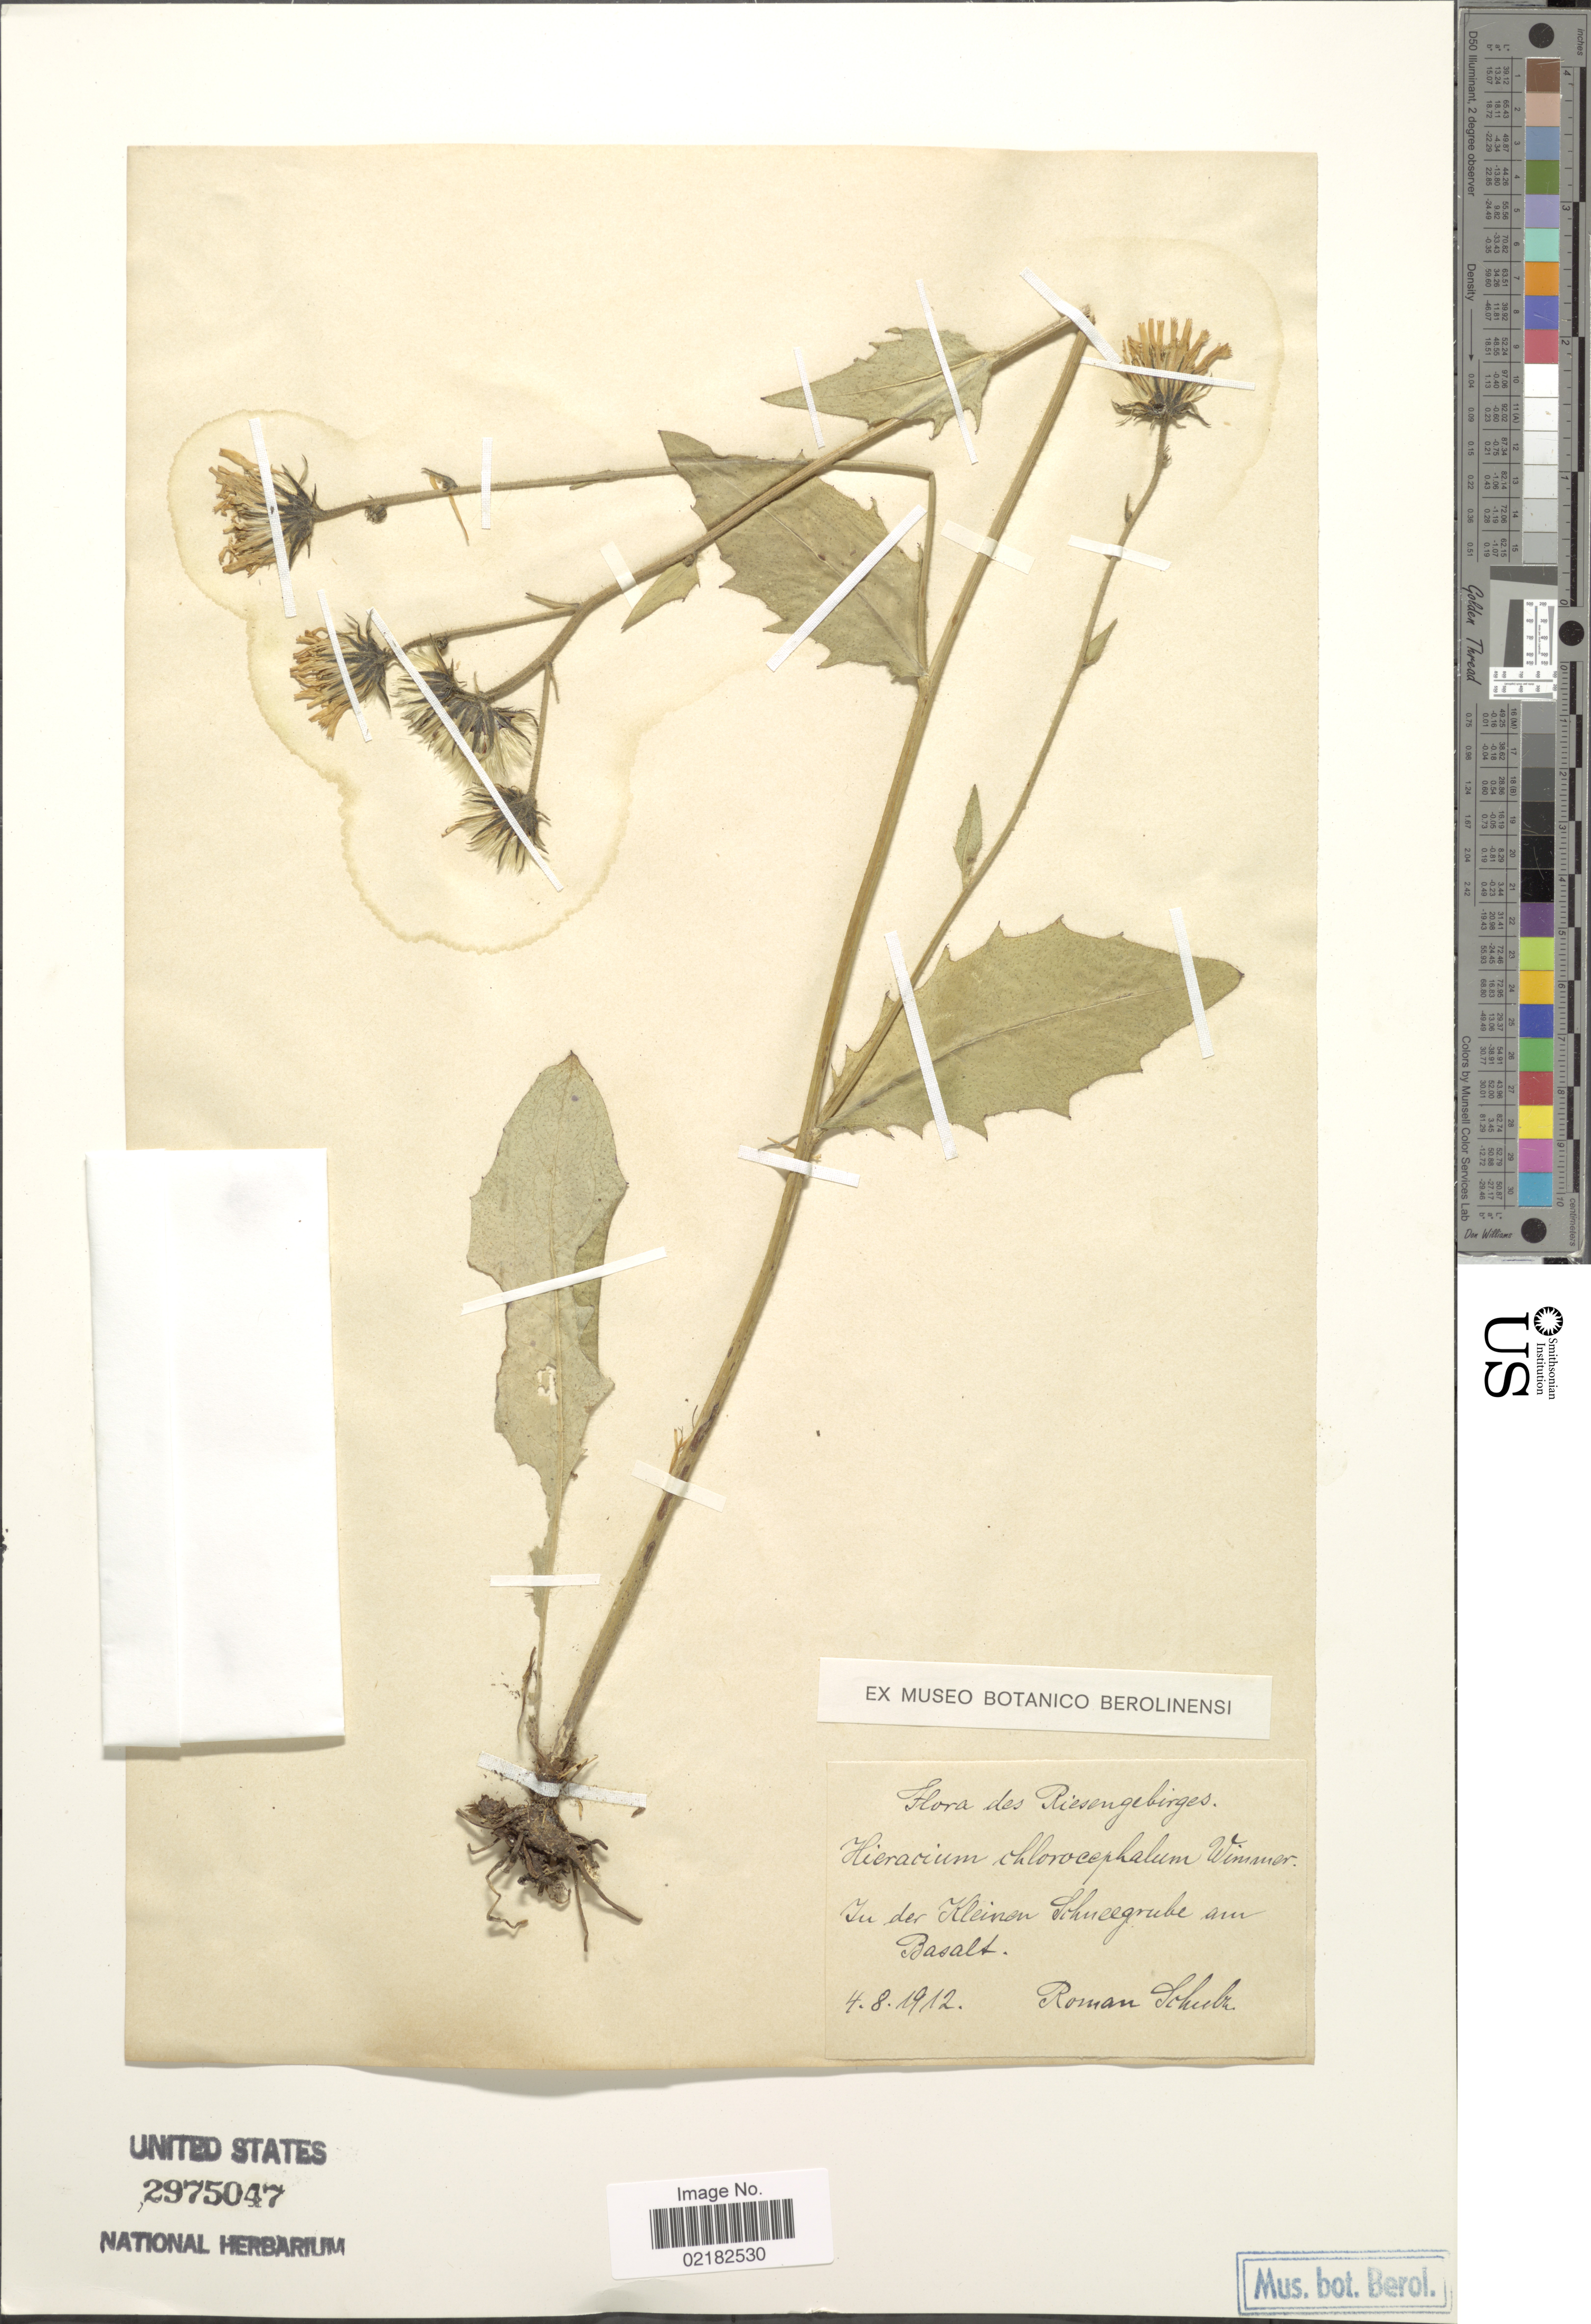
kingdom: Plantae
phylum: Tracheophyta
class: Magnoliopsida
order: Asterales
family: Asteraceae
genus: Hieracium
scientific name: Hieracium chlorocephalum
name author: Wimm. ex R. Uechtr.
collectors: R. Schulz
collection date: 1912-08-04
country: Poland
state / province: Dolnoslaskie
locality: Riesengebirges, in der Kleinen Schneegrube am Basalt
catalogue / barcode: US 2975047